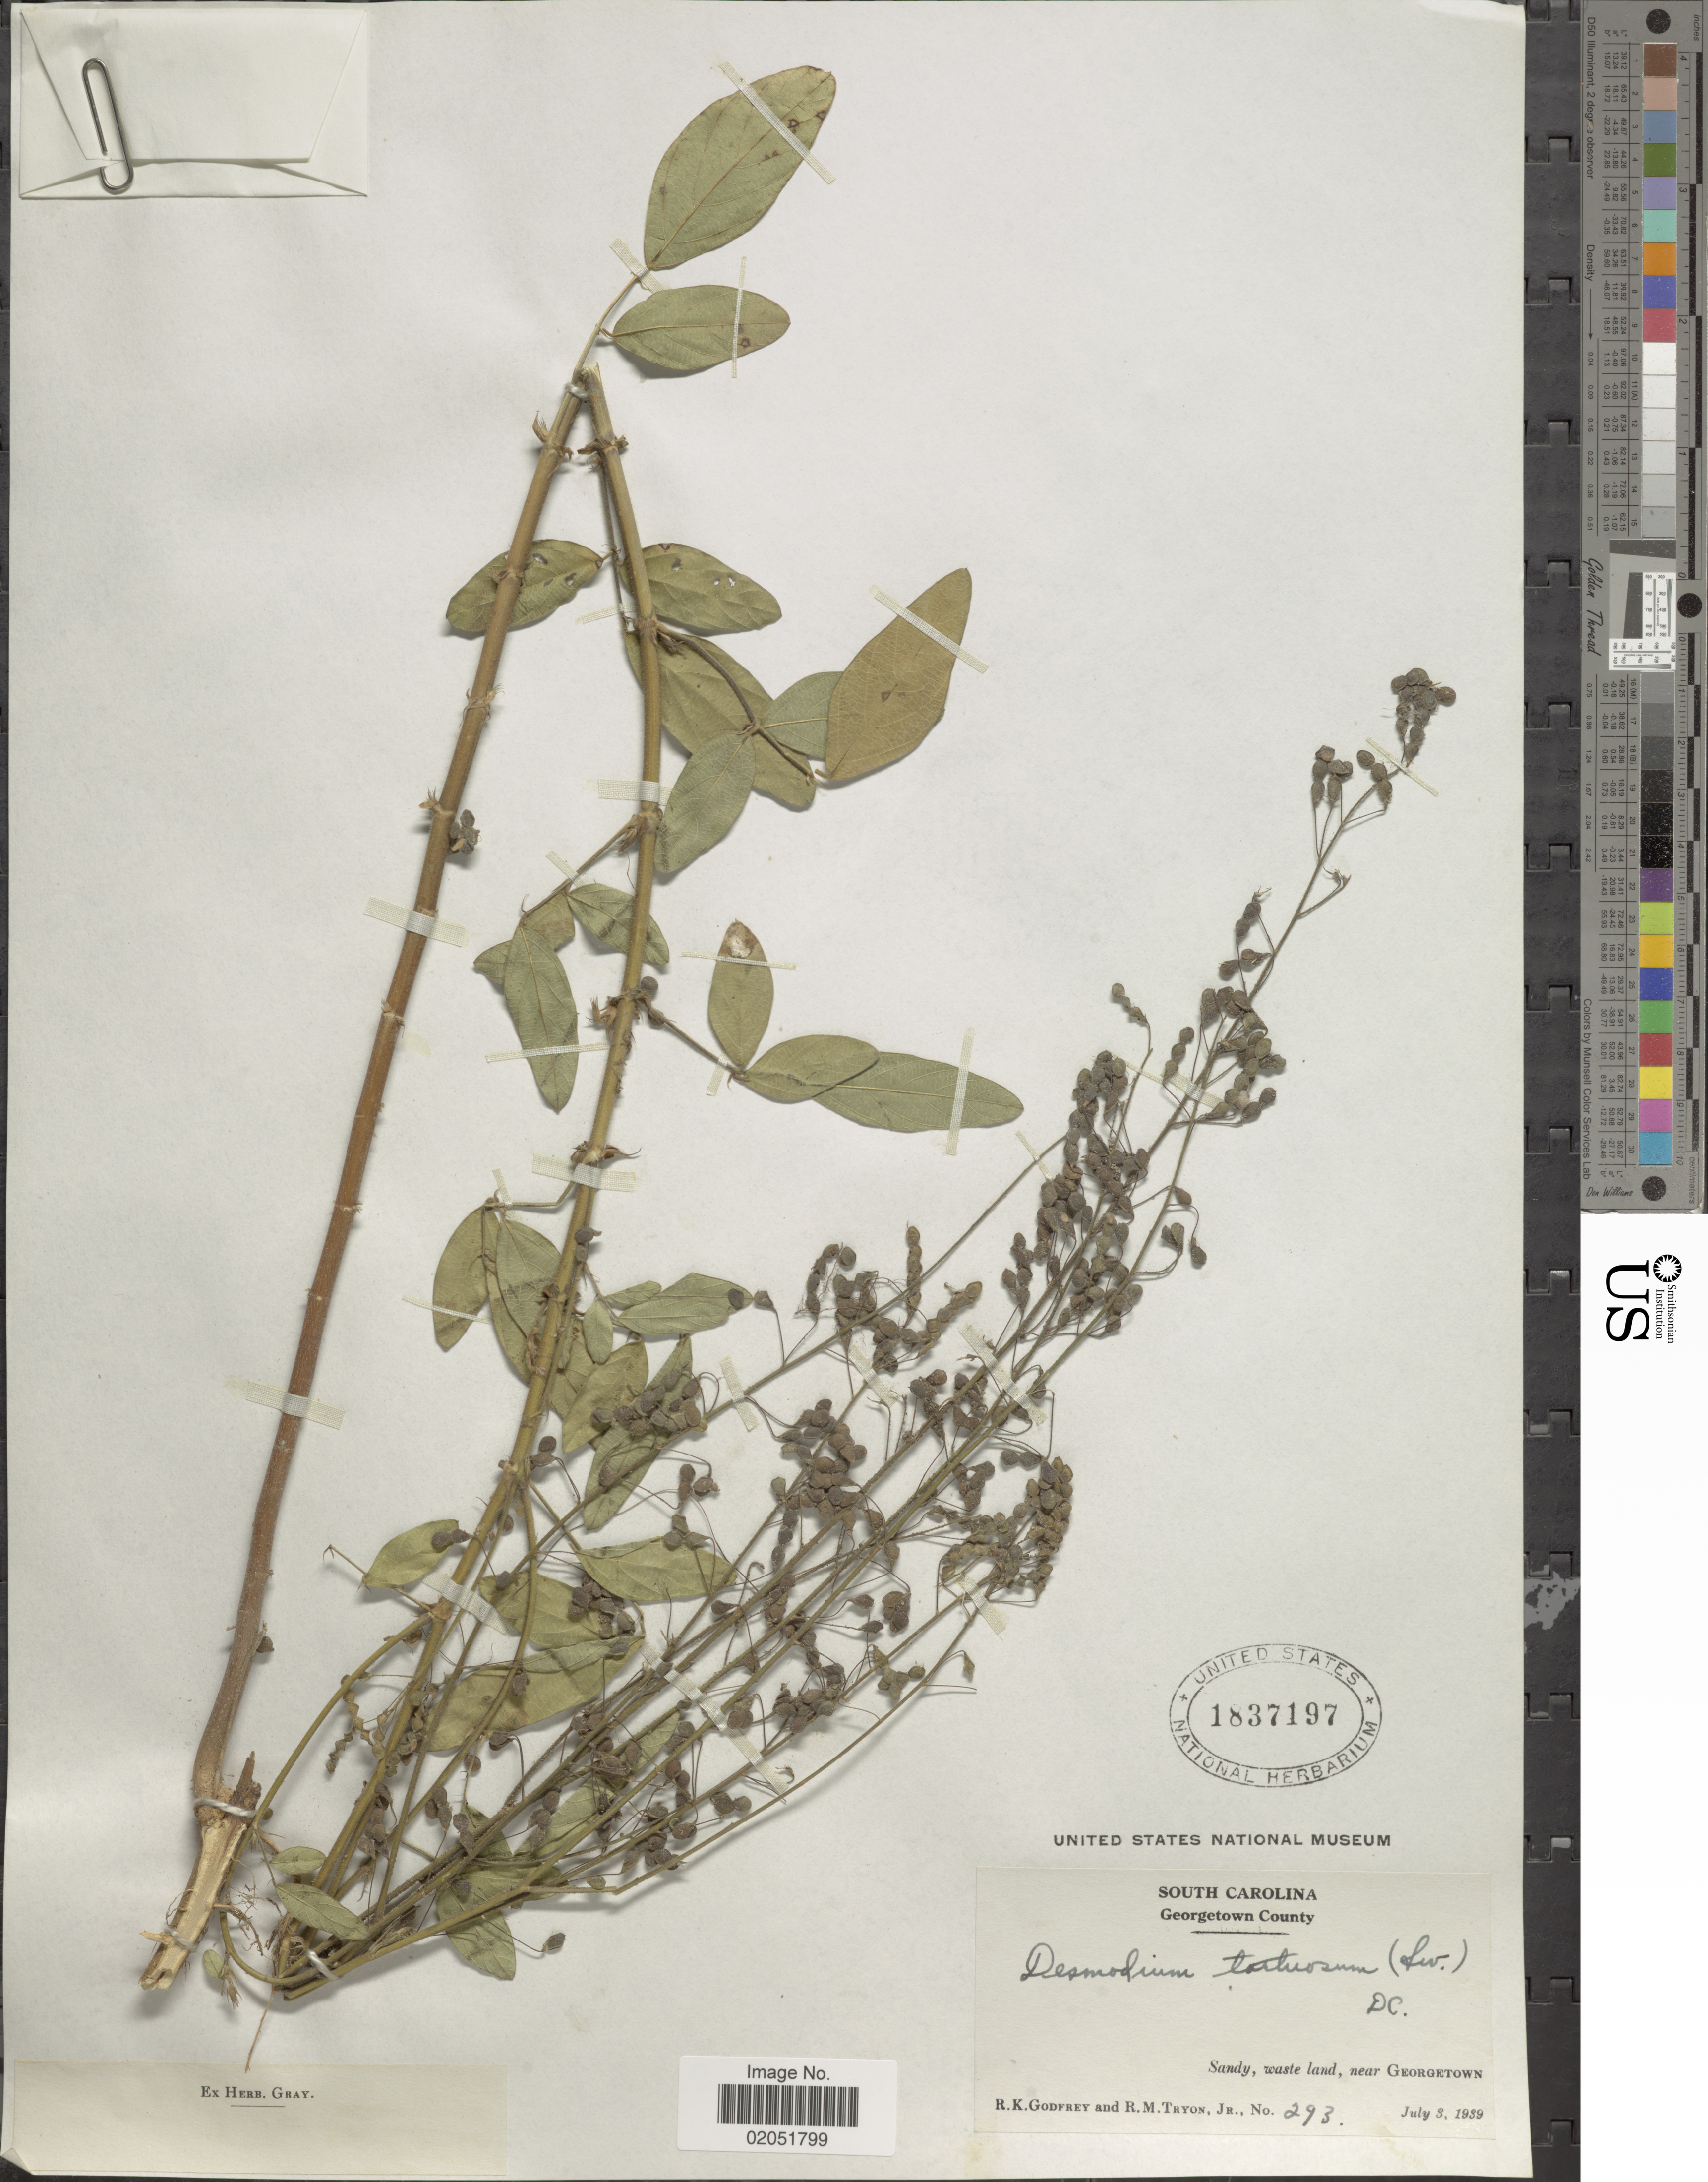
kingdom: Plantae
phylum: Tracheophyta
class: Magnoliopsida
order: Fabales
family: Fabaceae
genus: Desmodium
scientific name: Desmodium tortuosum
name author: (Sw.) DC.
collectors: R. K. Godfrey & R. M. Tryon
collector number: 293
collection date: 1939-07-03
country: United States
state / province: South Carolina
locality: South Carolina. Sandy, waste land, near Georgetown.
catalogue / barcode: US 1837197